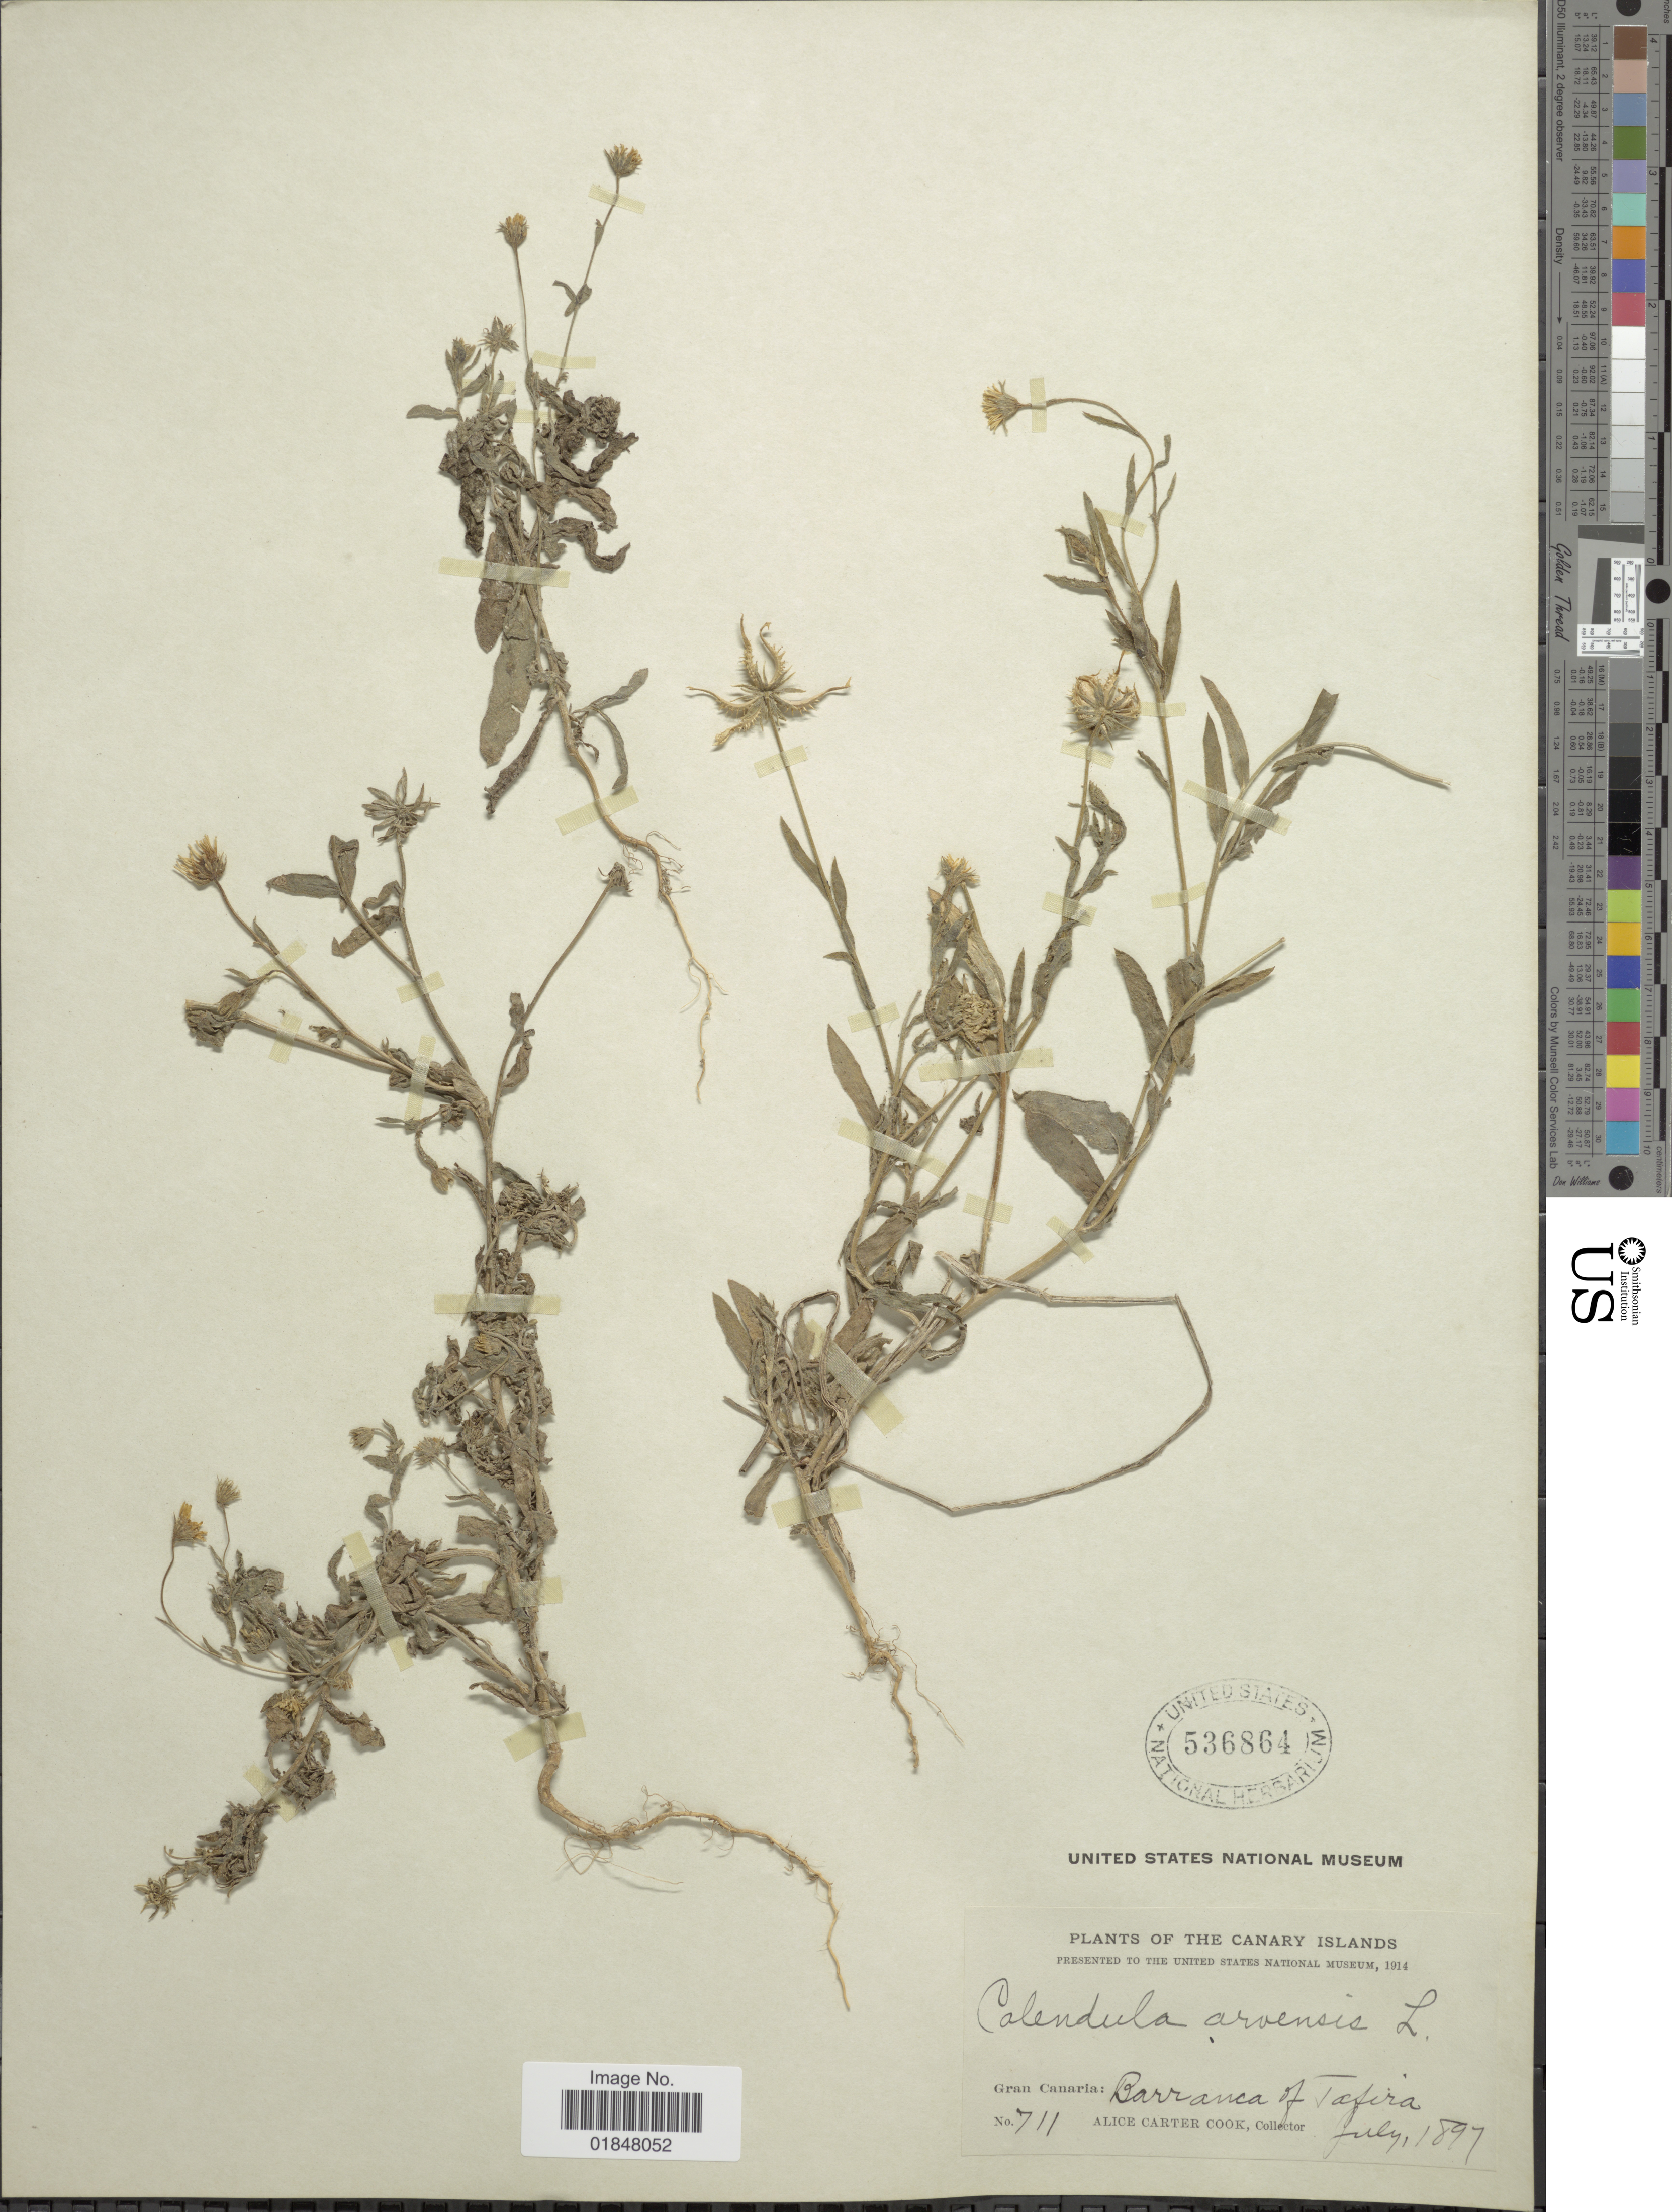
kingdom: Plantae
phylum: Tracheophyta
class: Magnoliopsida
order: Asterales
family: Asteraceae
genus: Calendula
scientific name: Calendula arvensis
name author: L.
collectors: Alice C. Cook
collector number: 711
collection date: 1897-07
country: Spain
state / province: Canarias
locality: The Canary Islands, Gran Canaria: Barranca of Tafera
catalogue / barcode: US 536864